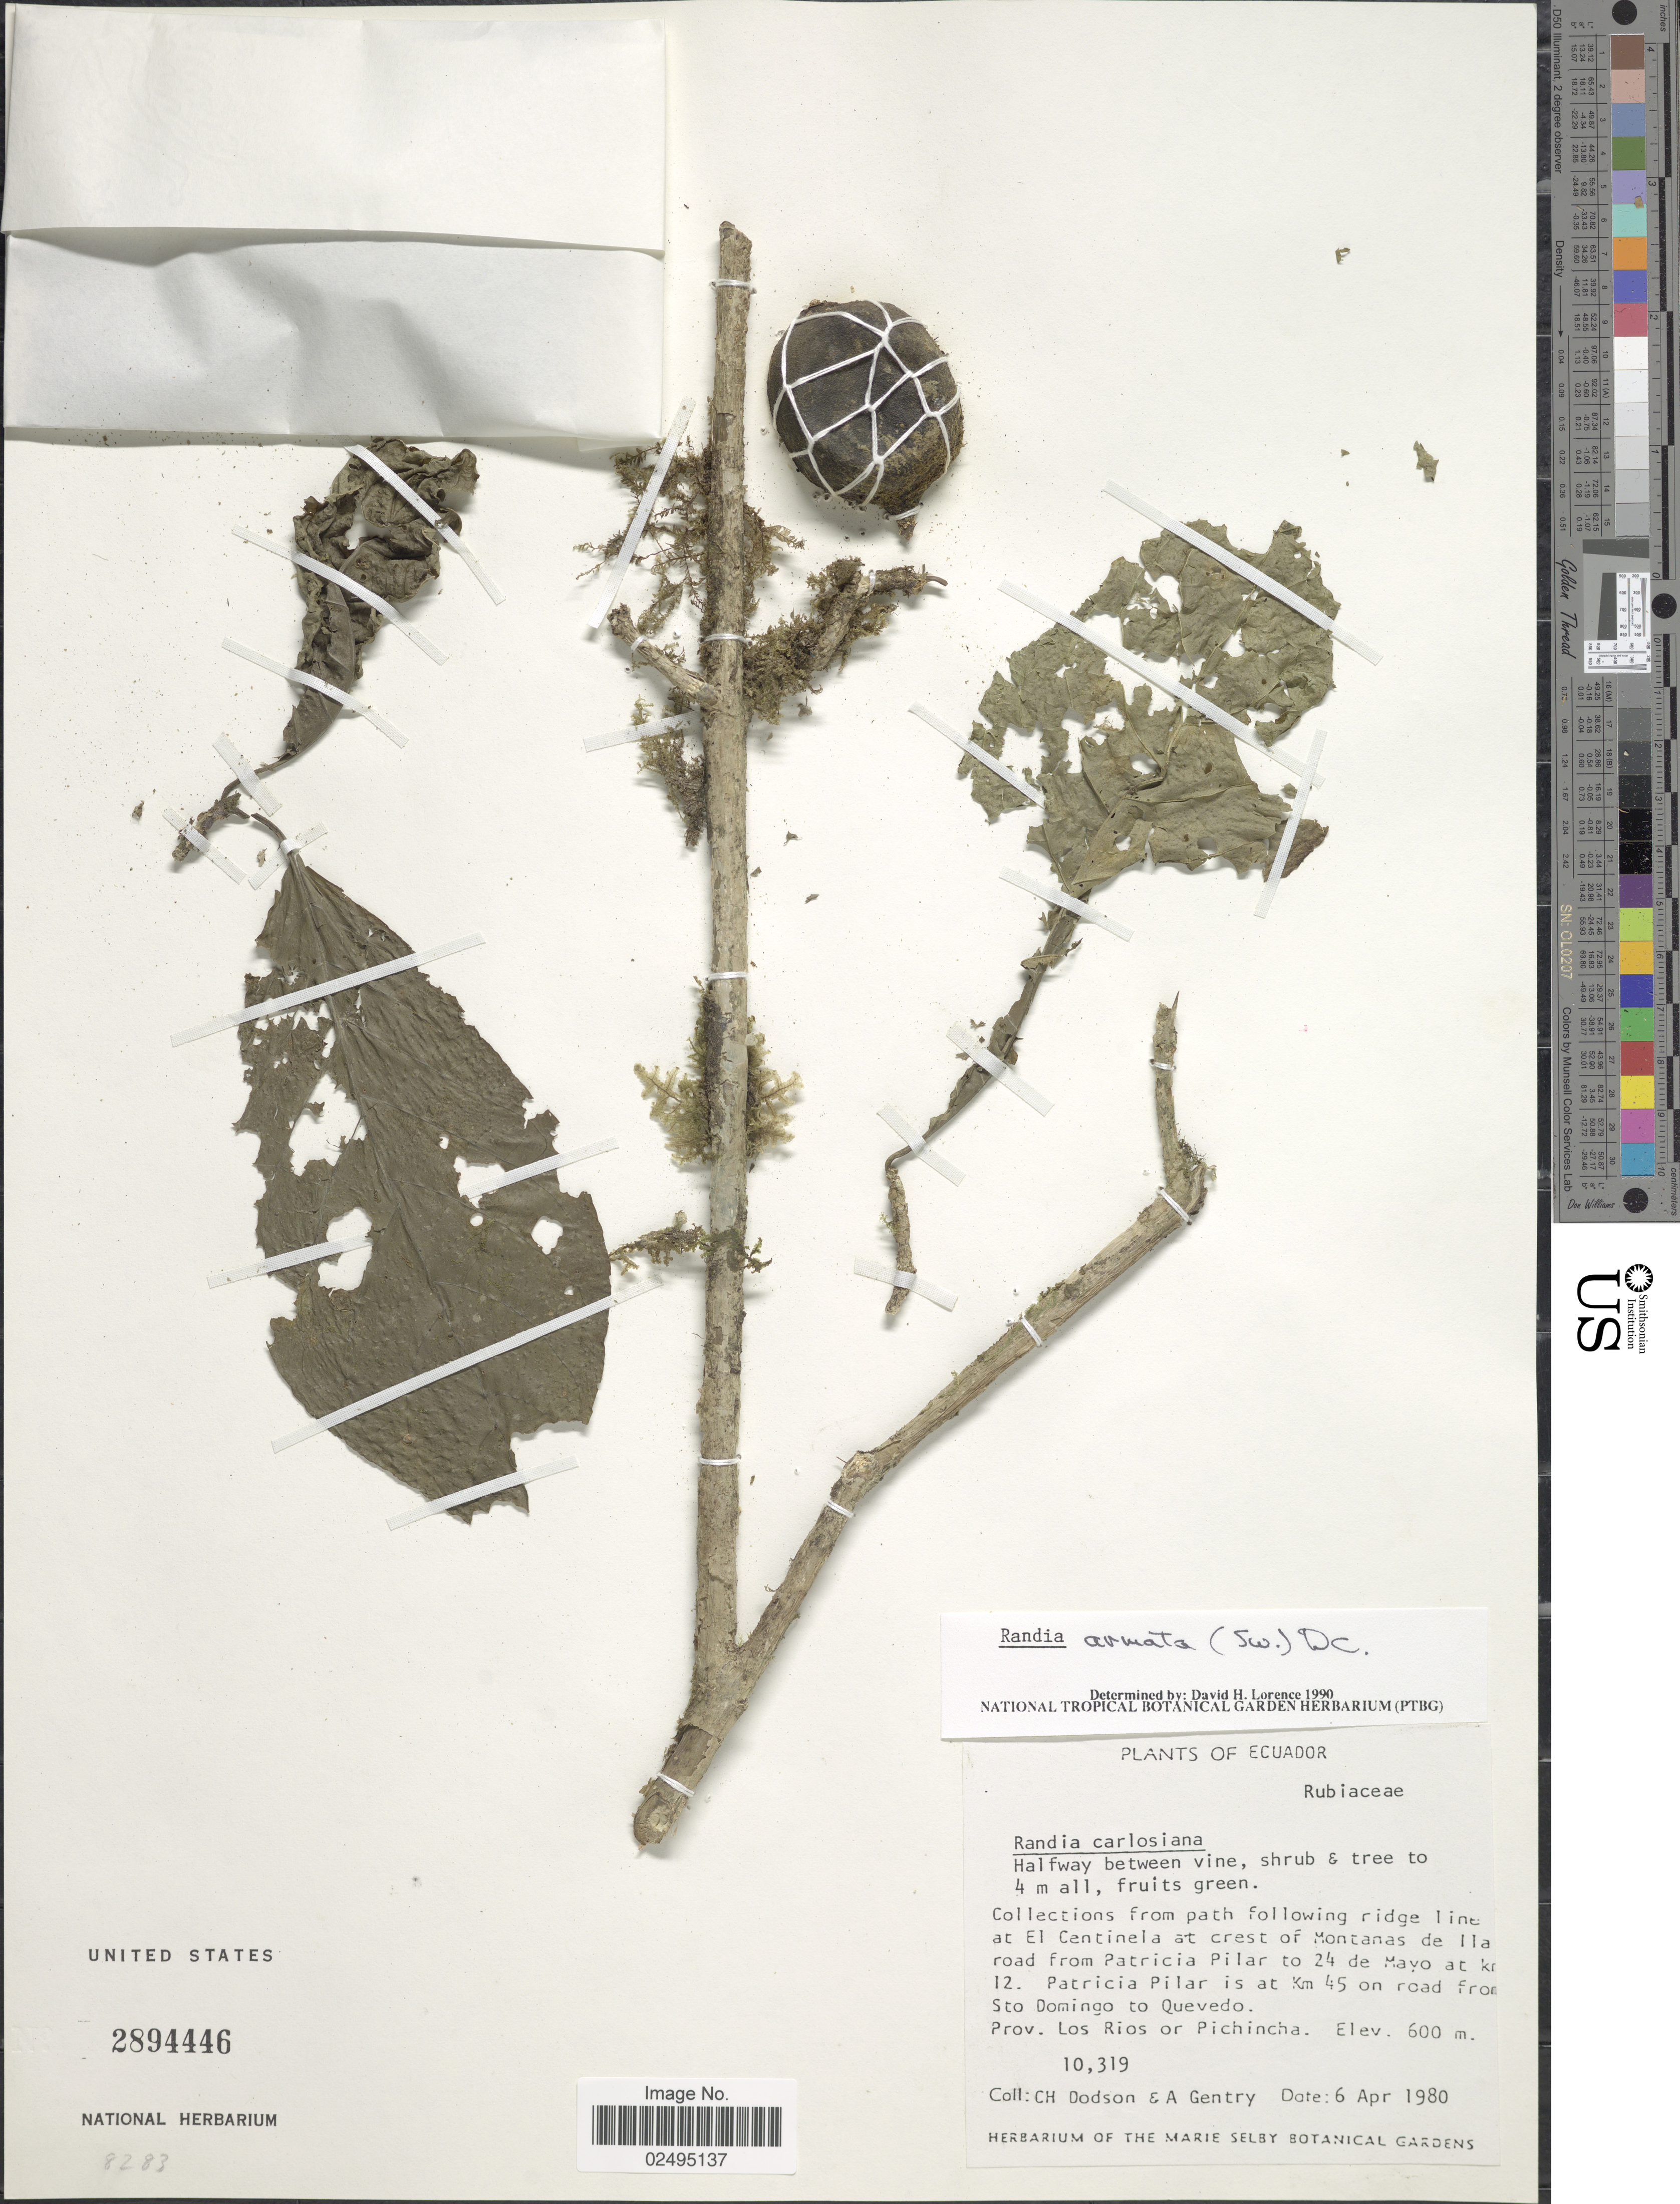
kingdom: Plantae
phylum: Tracheophyta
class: Magnoliopsida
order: Gentianales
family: Rubiaceae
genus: Randia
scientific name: Randia armata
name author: (Sw.) DC.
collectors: C. H. Dodson & A. Gentry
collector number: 10319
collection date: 1980-04-06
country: Ecuador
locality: Collections from path following ridge line at El Centinela at crest of Montanas de Ila road from Patricia Pilar to 24 de Mayo at km 12. Patricia Pilar is at km 45 on road from Sto. Domingo to Quevedo, Prov. Los Rios or Pichincha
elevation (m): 600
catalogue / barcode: US 2894446